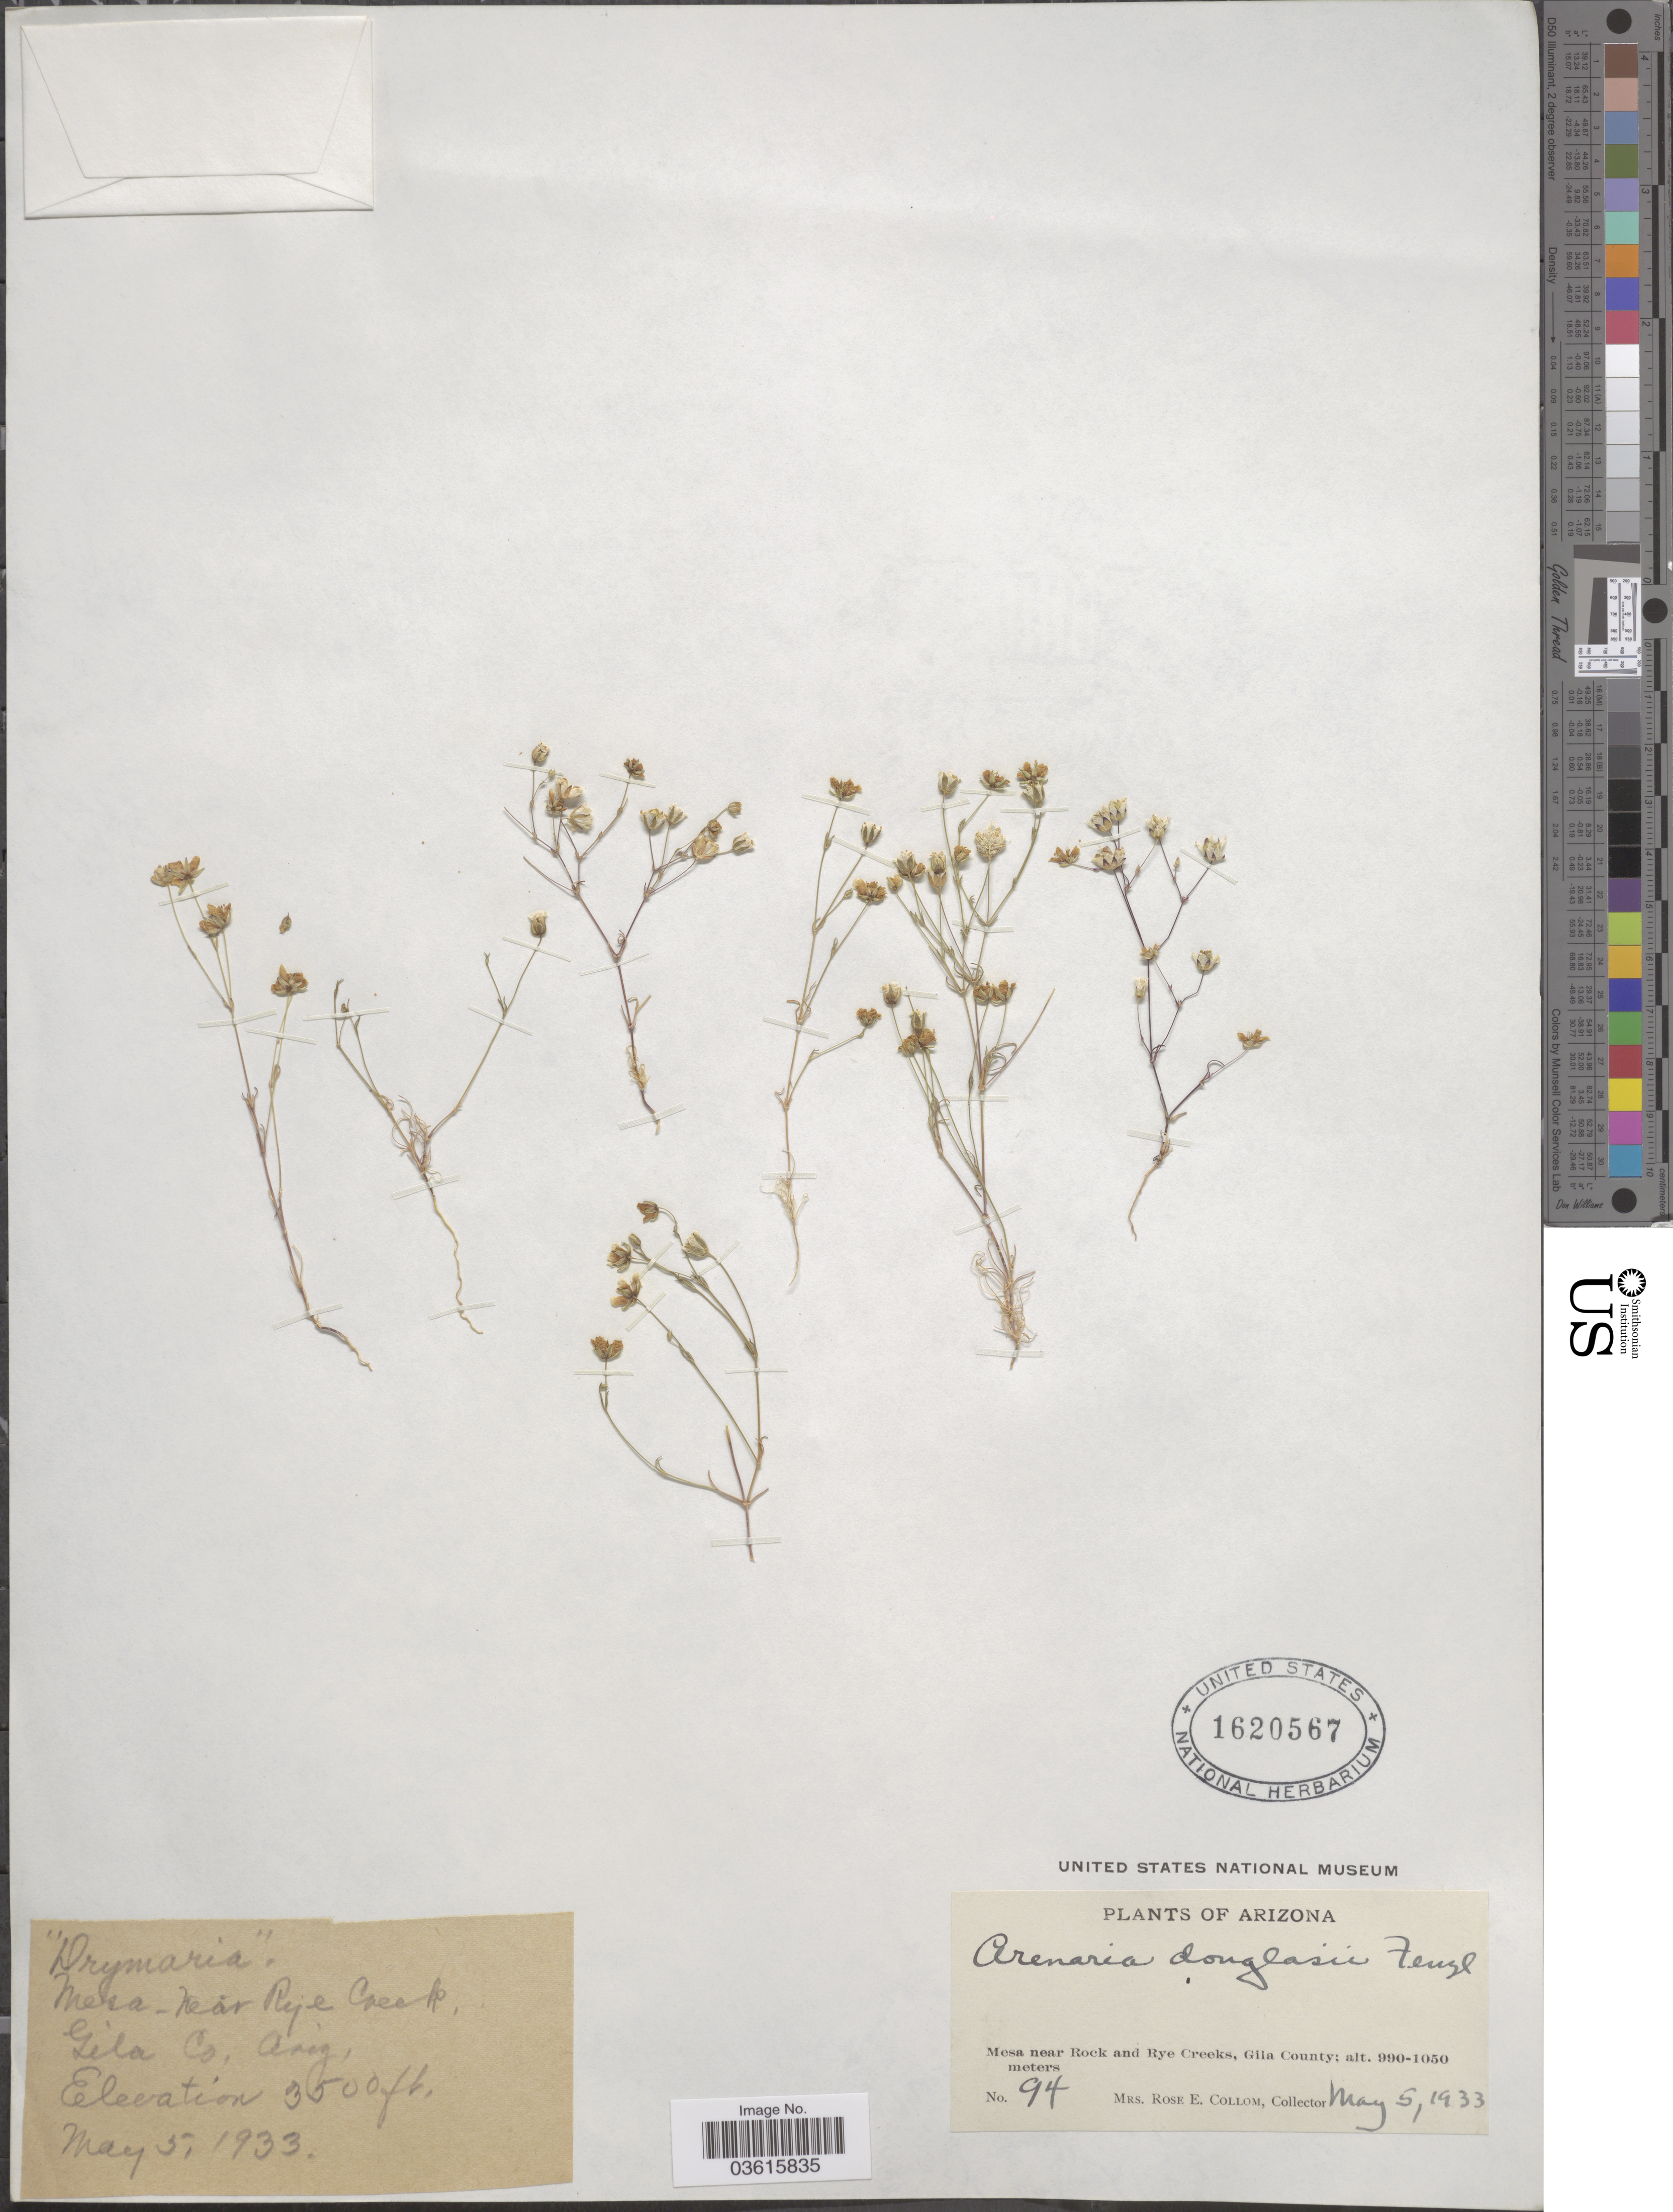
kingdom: Plantae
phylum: Tracheophyta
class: Magnoliopsida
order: Caryophyllales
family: Caryophyllaceae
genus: Minuartia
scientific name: Minuartia douglasii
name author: Mattf.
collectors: R. E. Collom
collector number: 94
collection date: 1933-05-05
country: United States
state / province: Arizona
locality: Mesa near Rock and Rye Creeks, Gila County.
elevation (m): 1067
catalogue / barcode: US 1620567